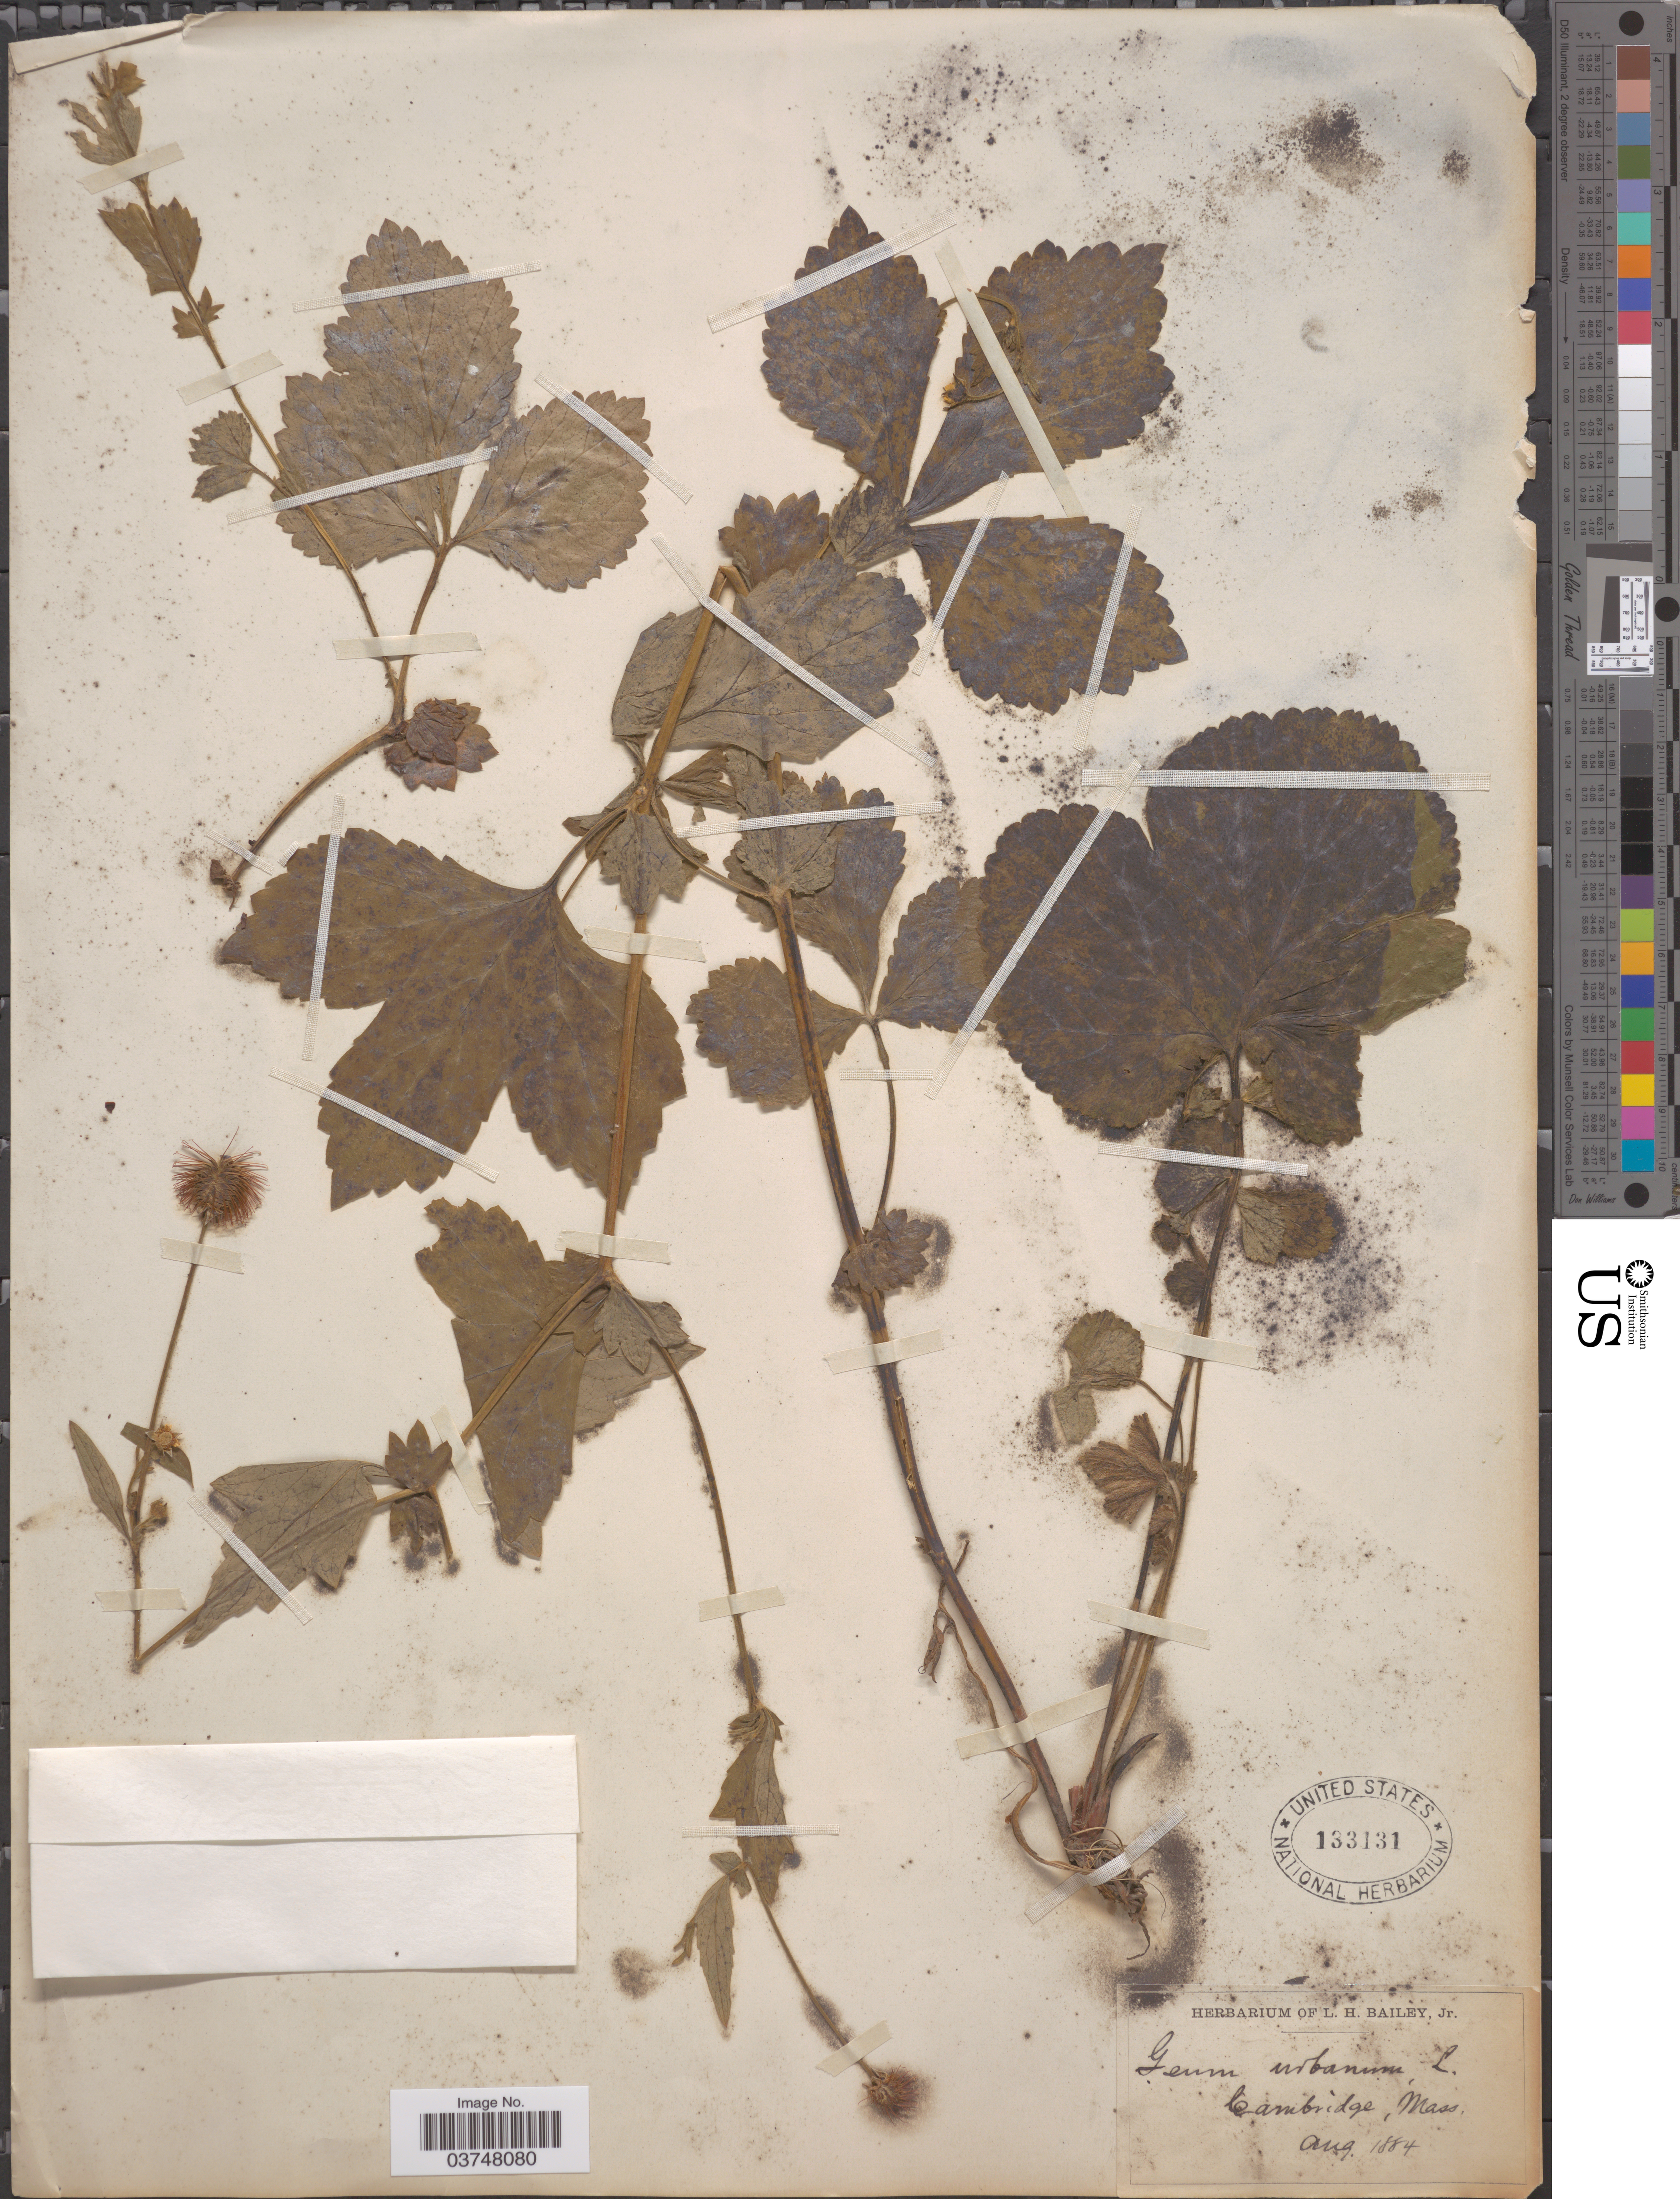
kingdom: Plantae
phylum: Tracheophyta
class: Magnoliopsida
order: Rosales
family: Rosaceae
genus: Geum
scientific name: Geum urbanum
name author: L.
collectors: Ex herb. L. H. Bailey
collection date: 1884-08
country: United States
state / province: Massachusetts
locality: Cambridge.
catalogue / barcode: US 133131